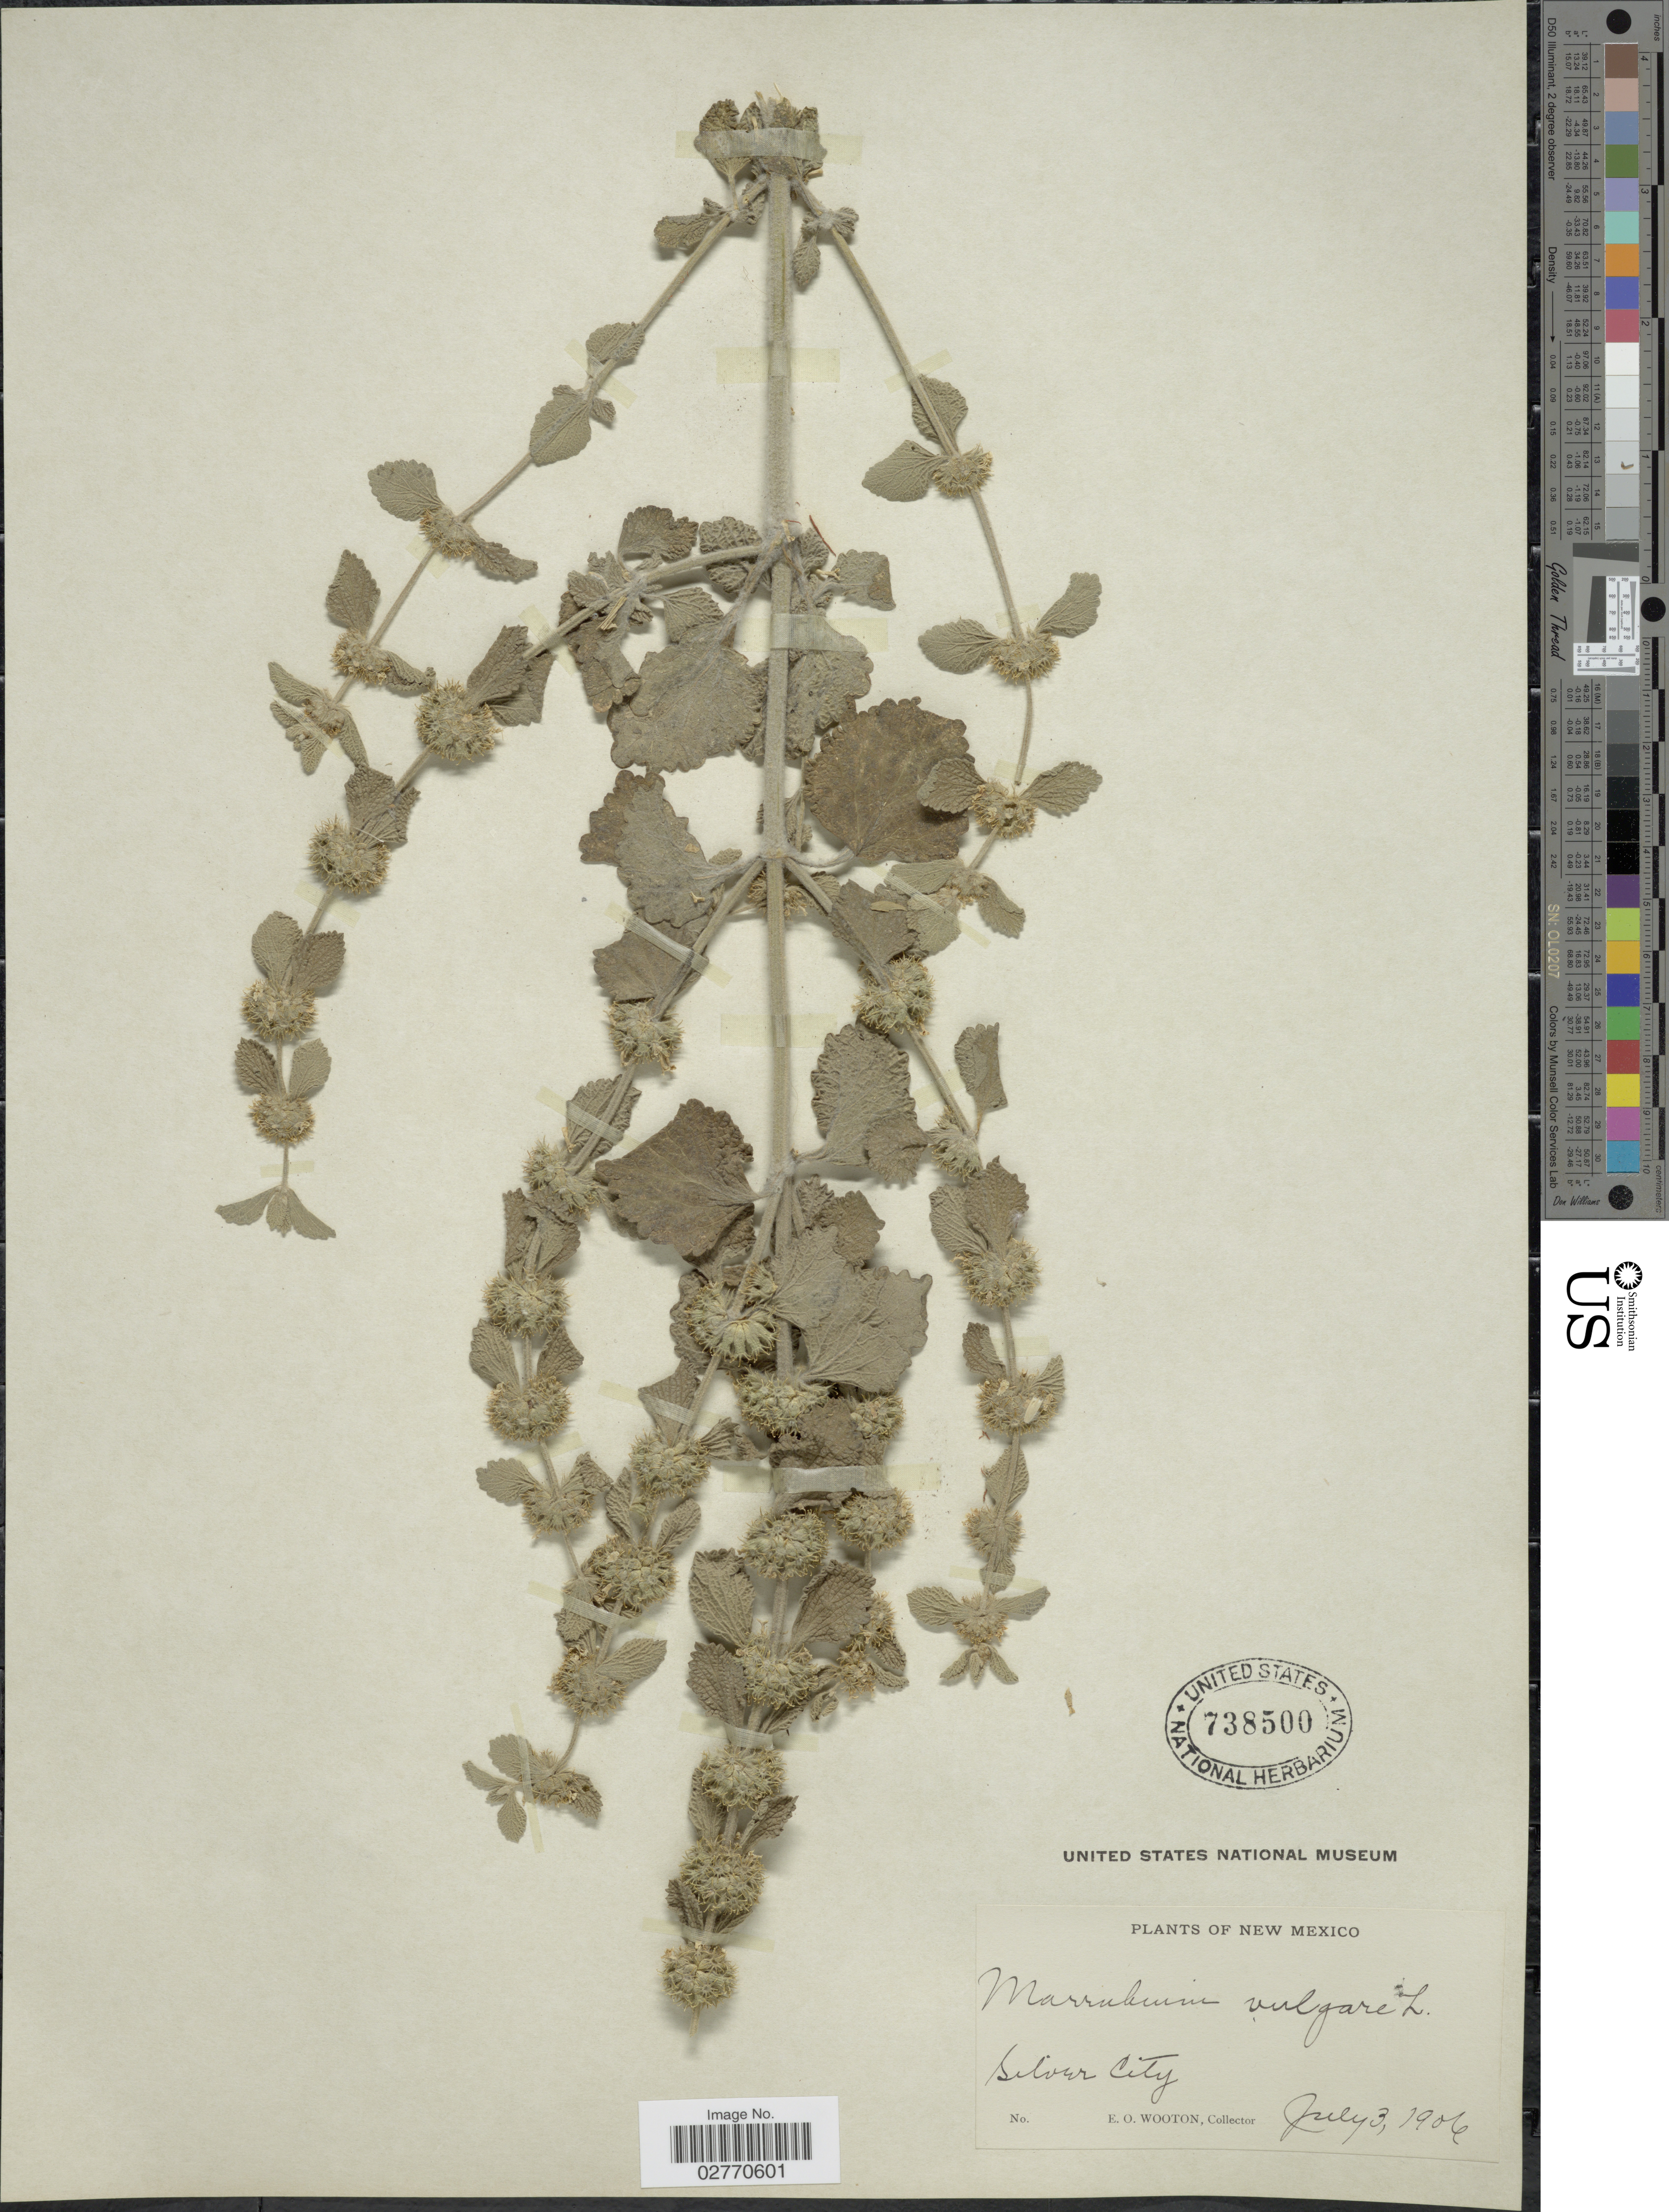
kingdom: Plantae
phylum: Tracheophyta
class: Magnoliopsida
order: Lamiales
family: Lamiaceae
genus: Marrubium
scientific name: Marrubium vulgare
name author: L.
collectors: E. O. Wooton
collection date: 1906-07-03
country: United States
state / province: New Mexico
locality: Silver City.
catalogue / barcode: US 738500